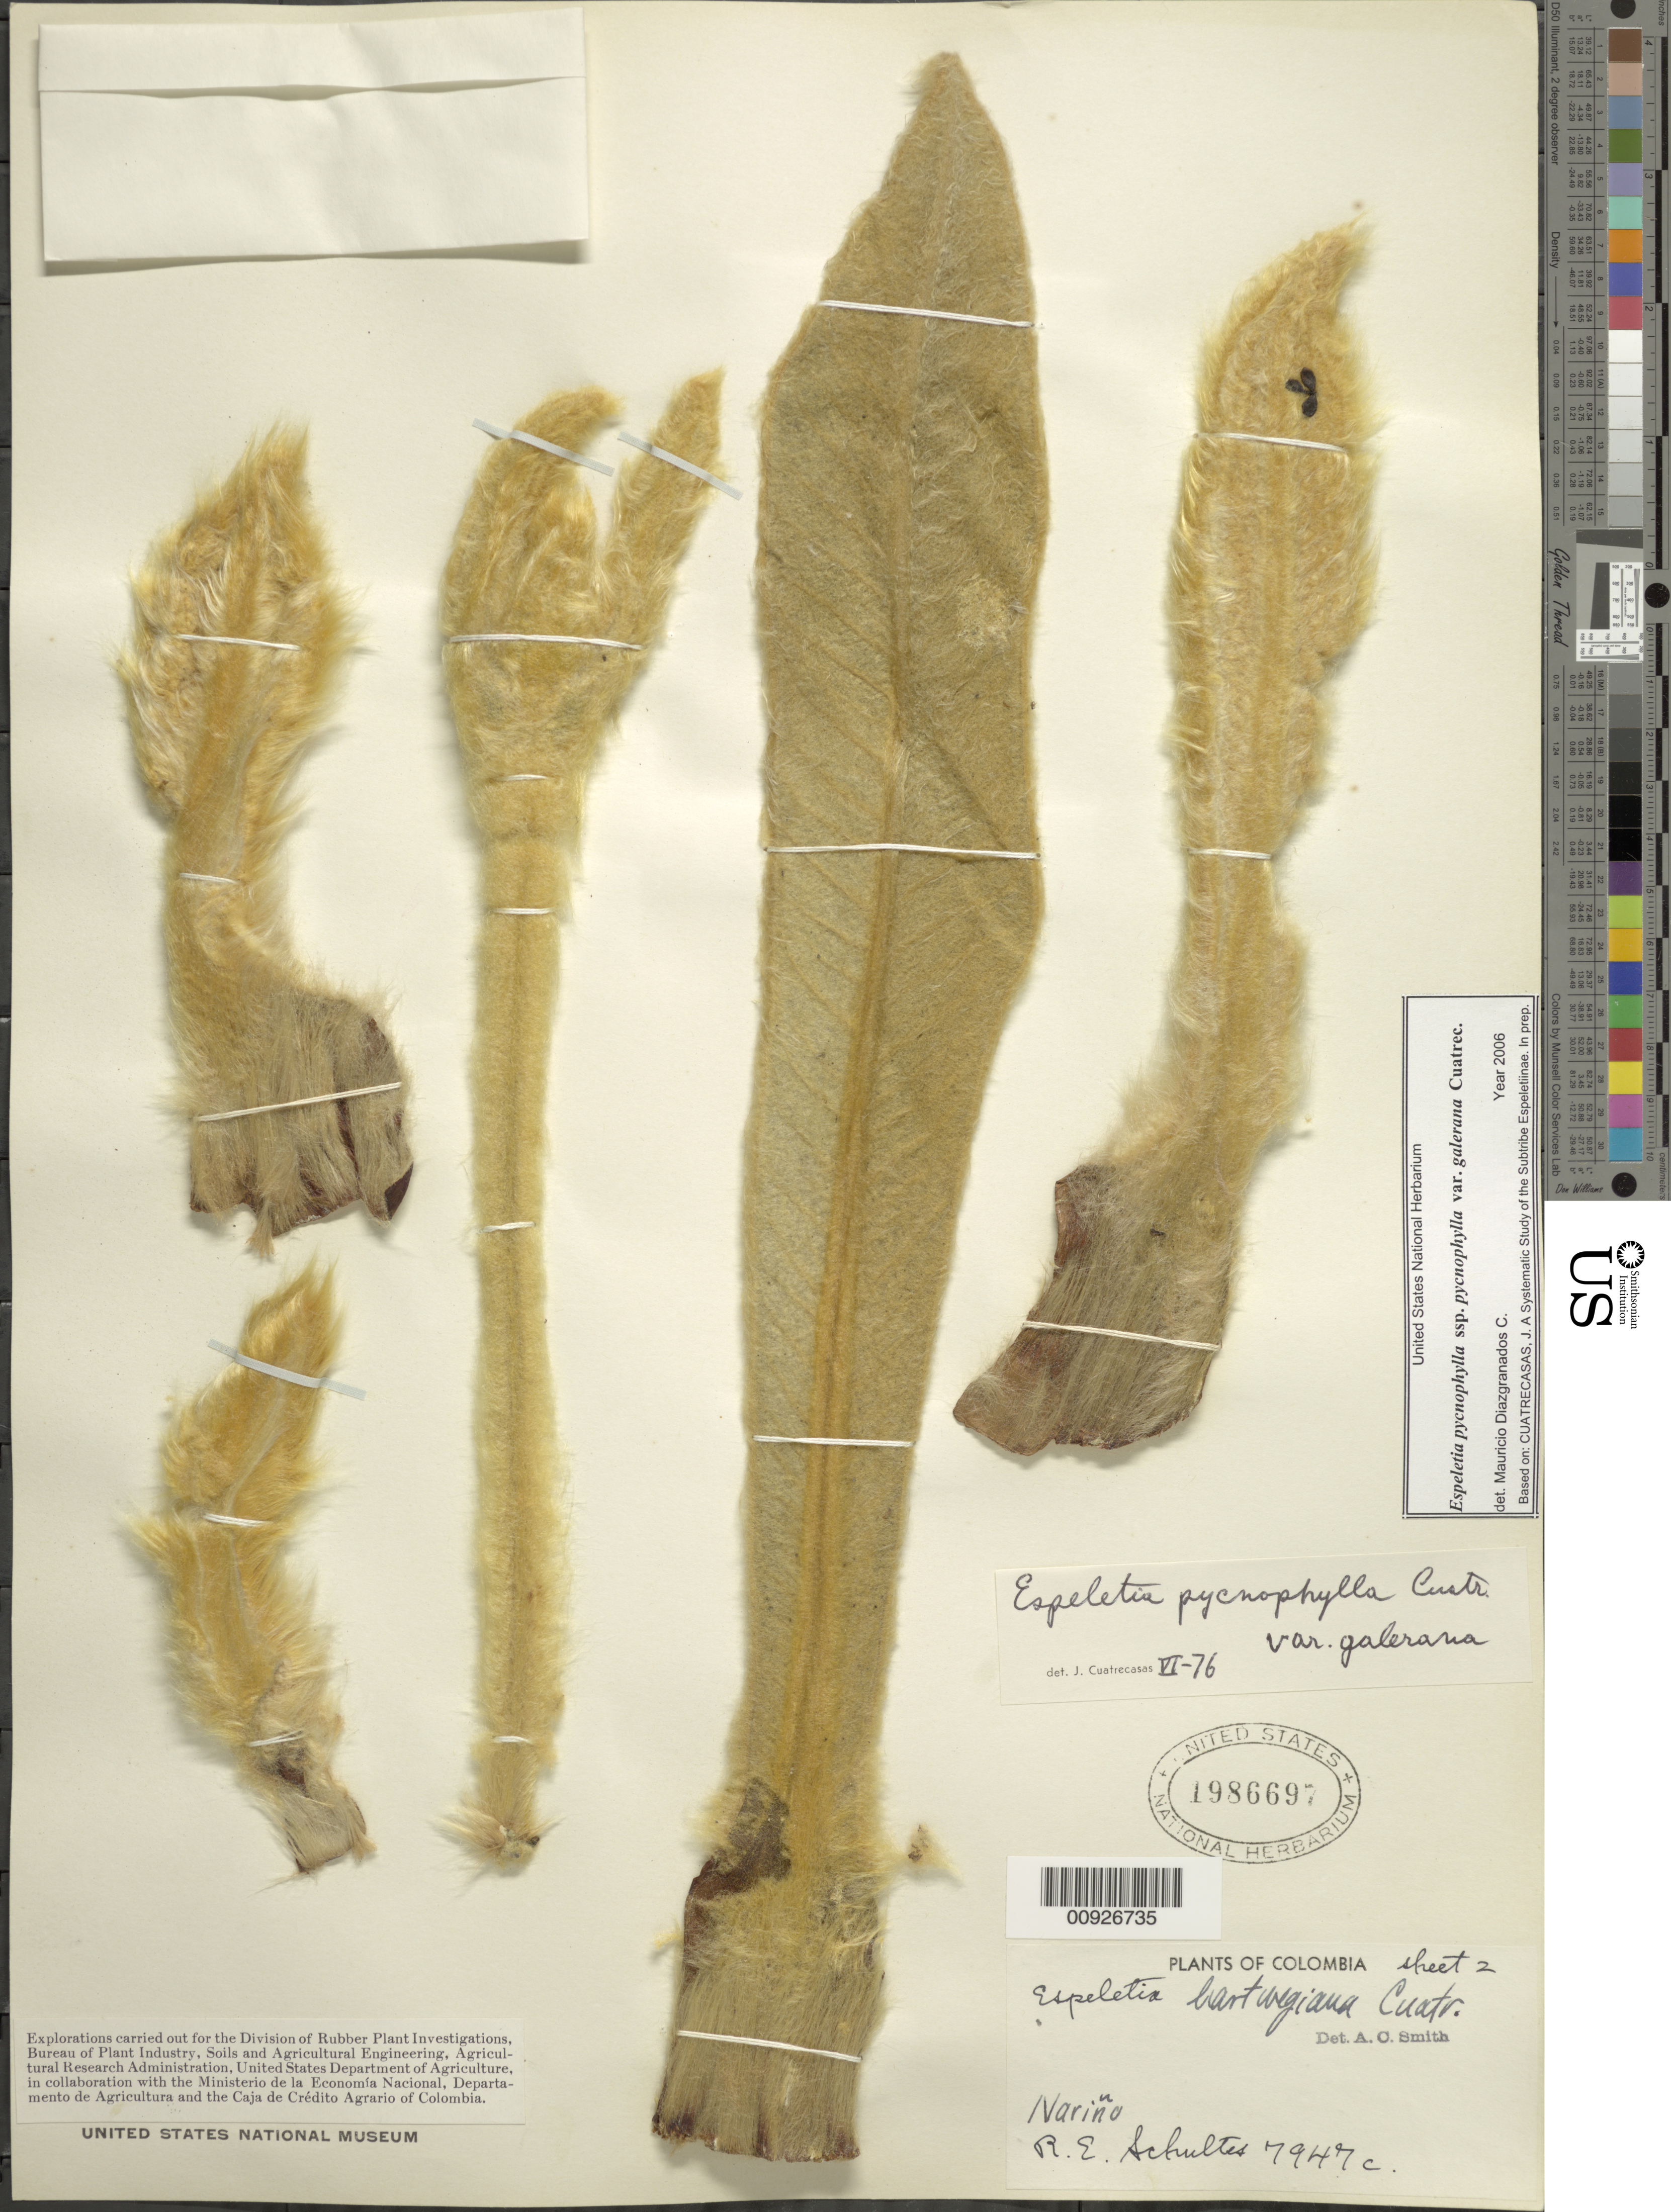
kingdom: Plantae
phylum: Tracheophyta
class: Magnoliopsida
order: Asterales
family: Asteraceae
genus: Espeletia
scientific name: Espeletia pycnophylla var. galerana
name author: Cuatrec.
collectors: R. E. Schultes & M. Villareal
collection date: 1946-06-04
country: Colombia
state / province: Nariño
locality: Pasto, Volcán El Galeras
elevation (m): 3200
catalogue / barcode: US 1986697